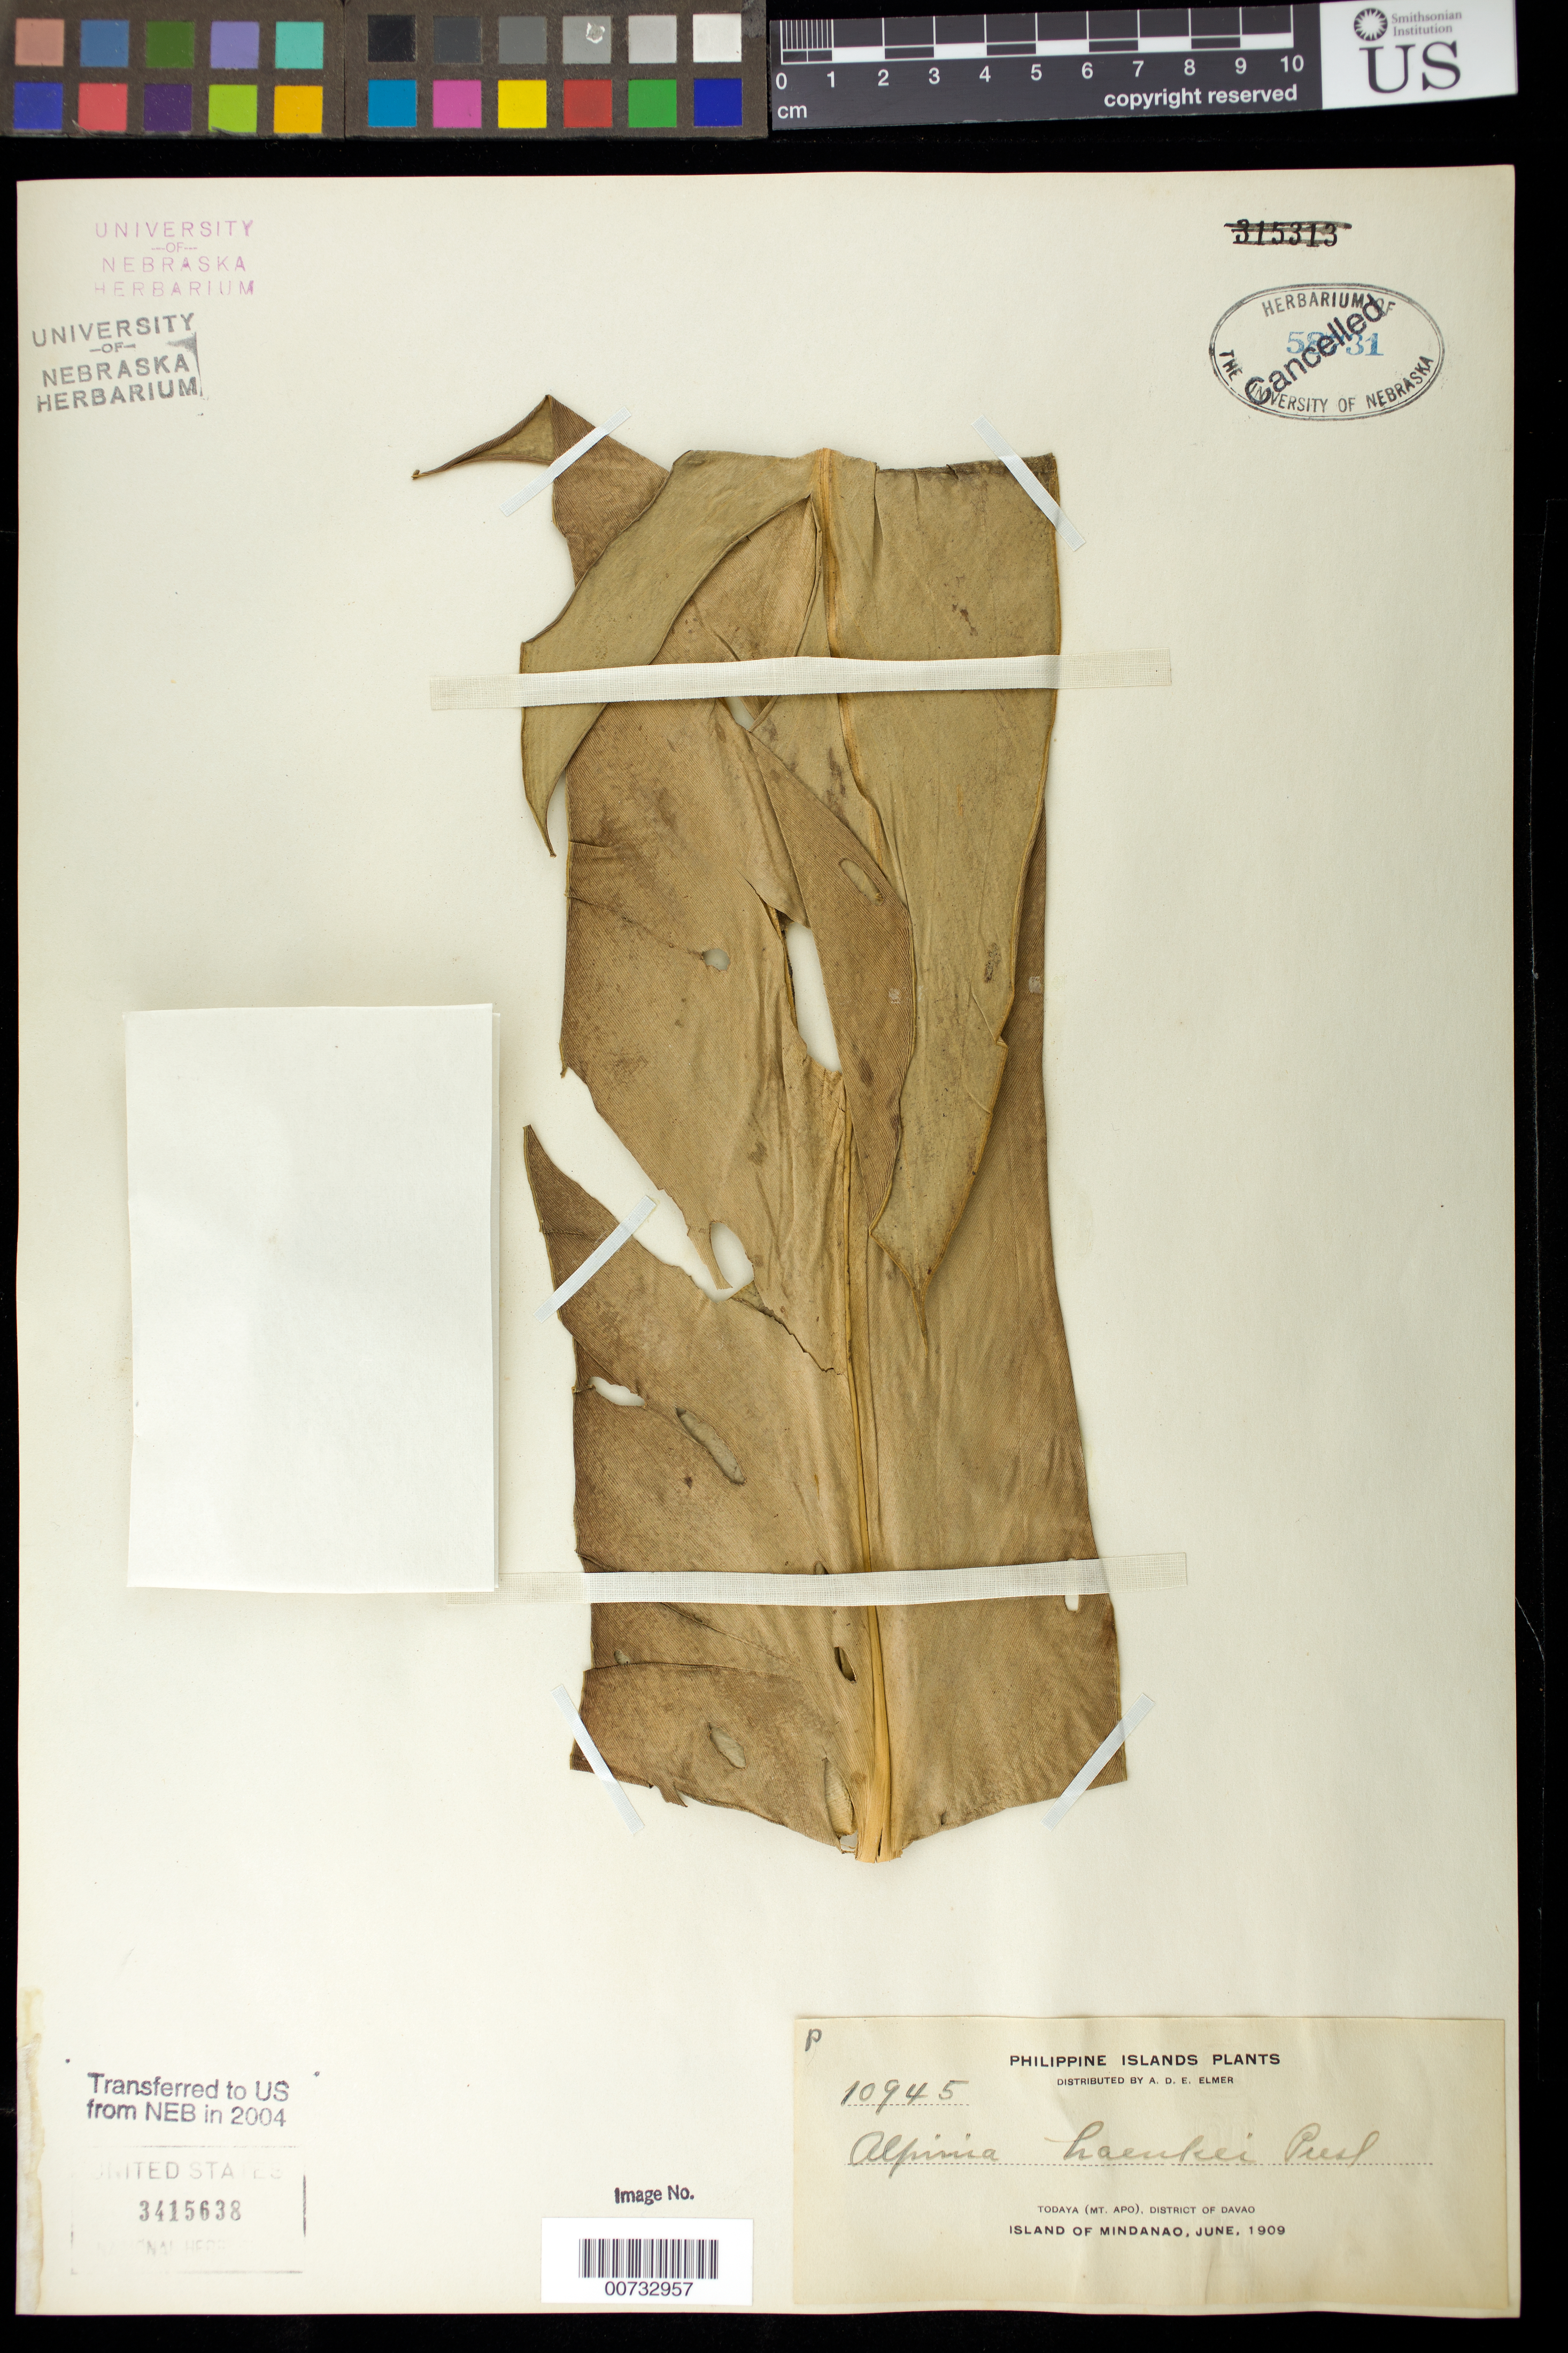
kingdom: Plantae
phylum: Tracheophyta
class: Liliopsida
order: Zingiberales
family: Zingiberaceae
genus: Alpinia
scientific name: Alpinia haenkei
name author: C. Presl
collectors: A. D. E. Elmer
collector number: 10945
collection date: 1909-06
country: Philippines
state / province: Davao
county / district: Davao del Sur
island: Mindanao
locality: Todaya, Mt Apo.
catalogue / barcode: US 3415638